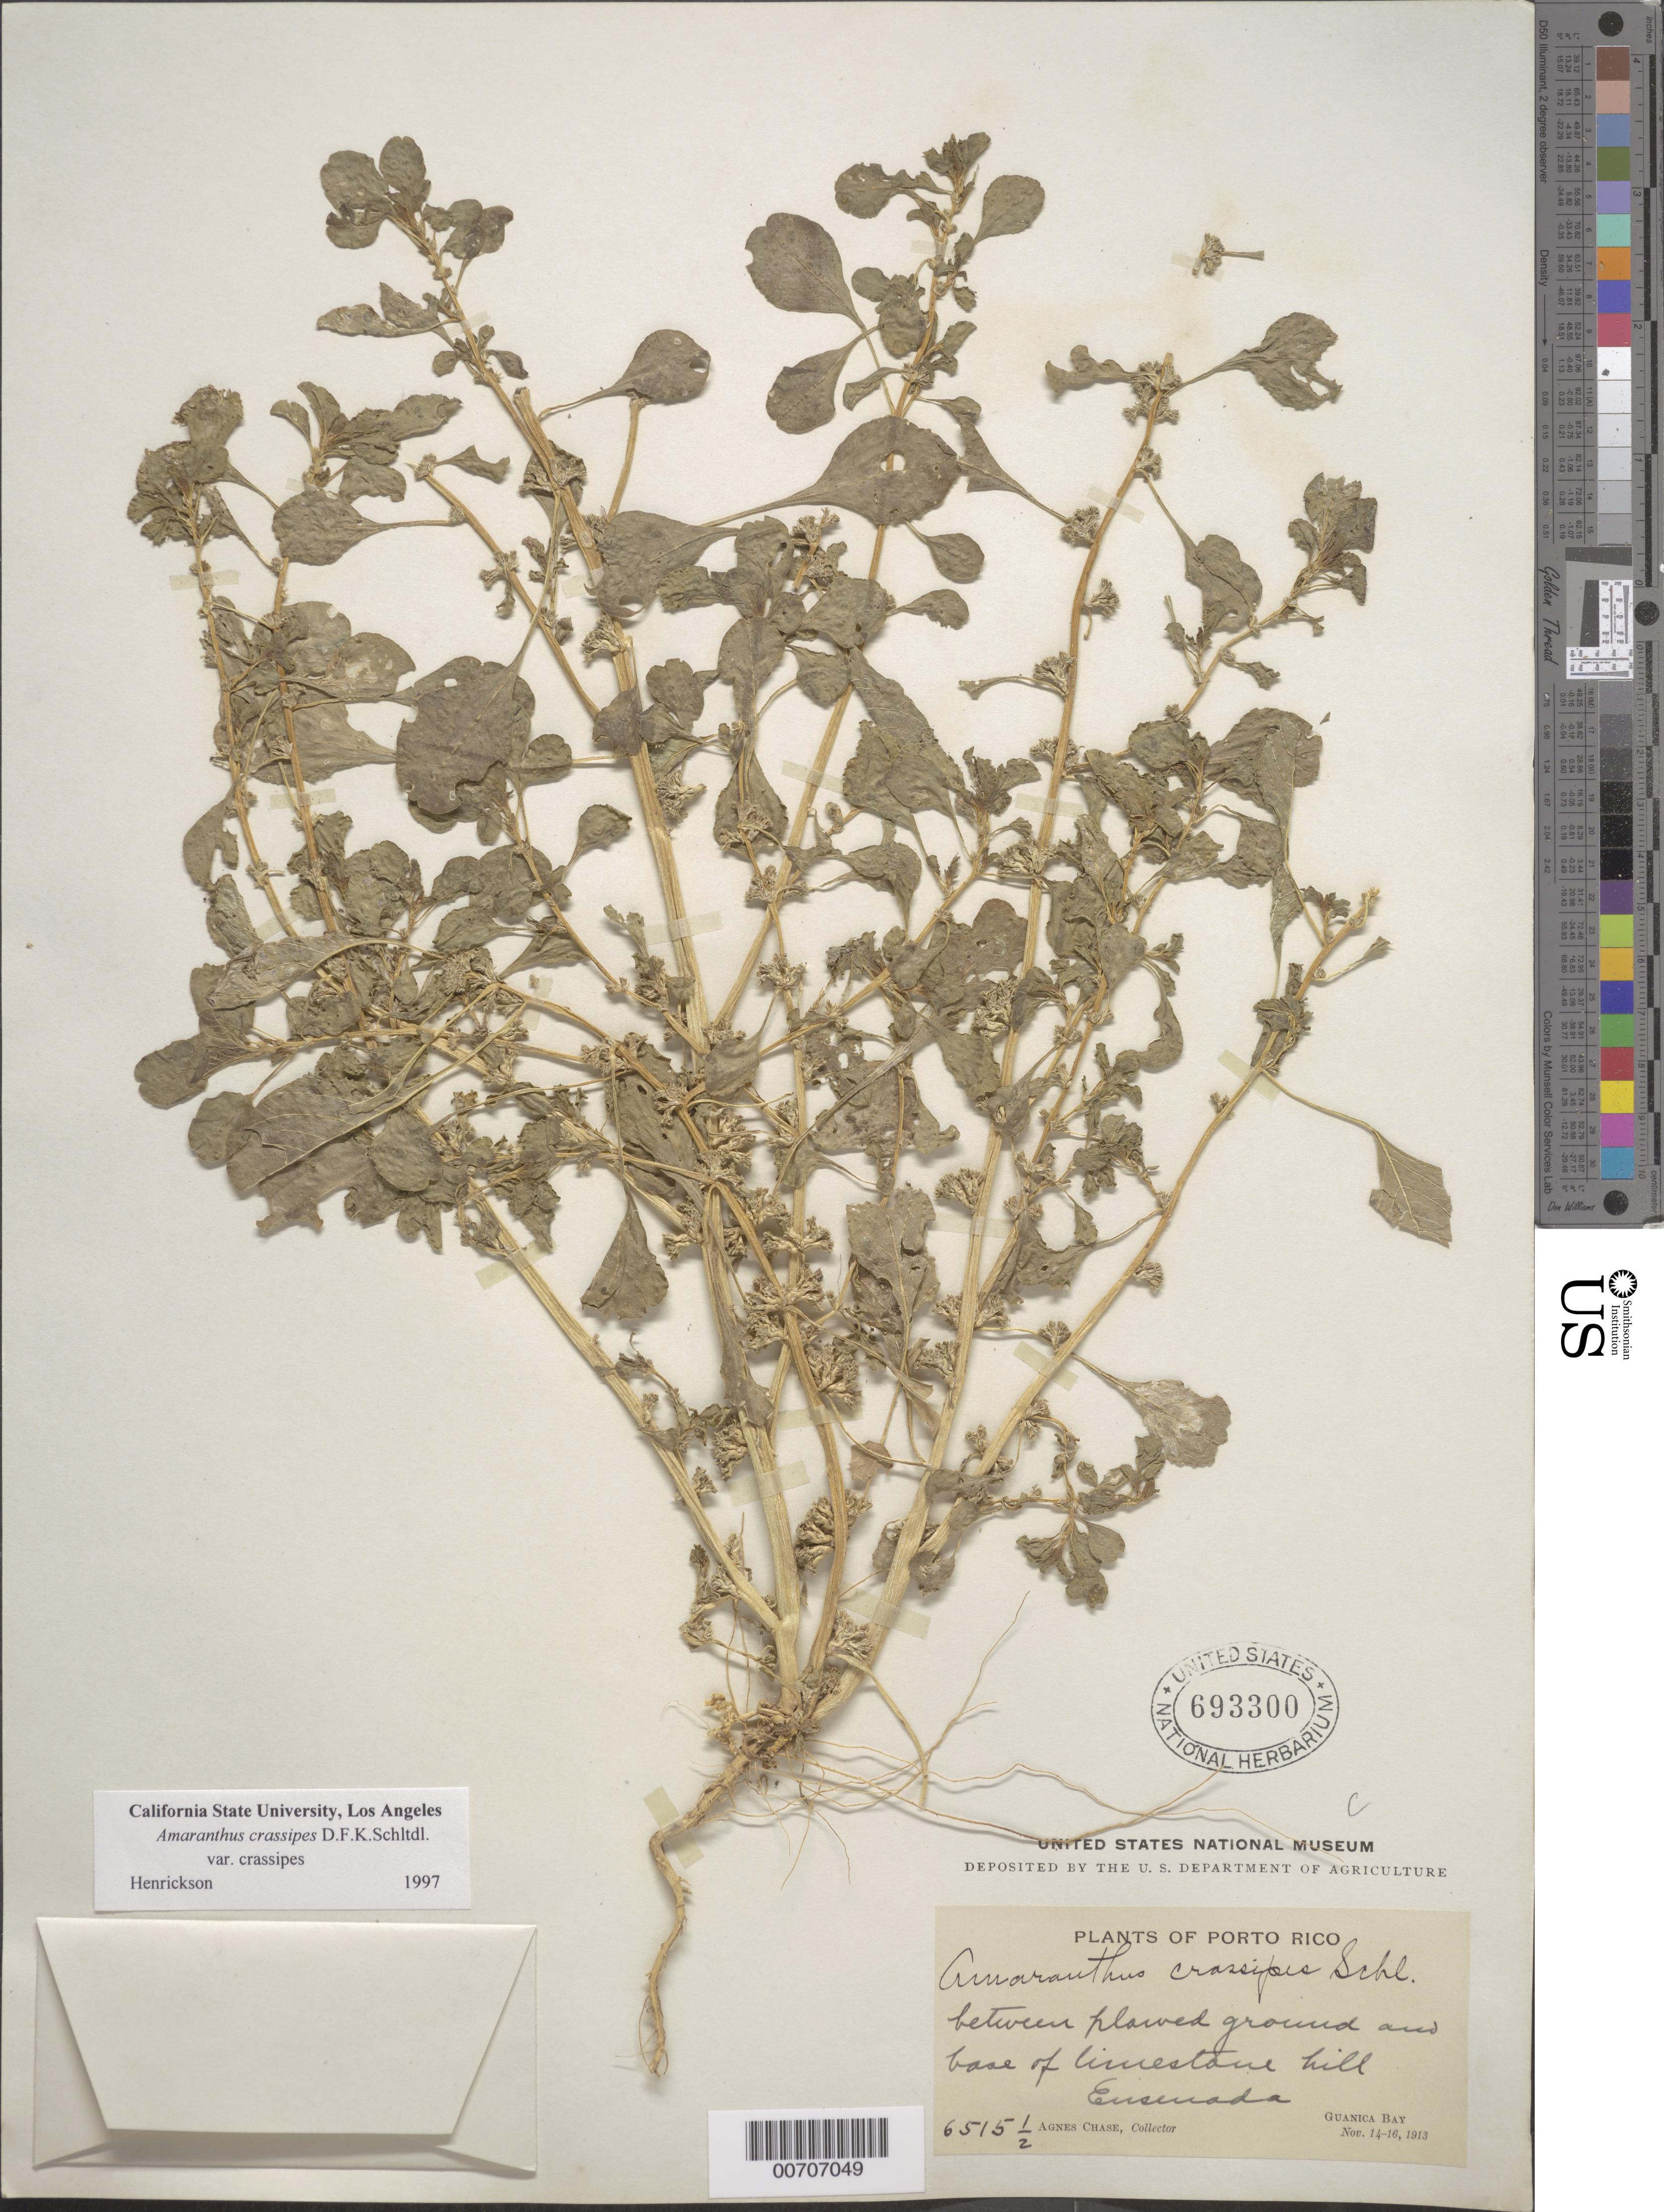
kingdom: Plantae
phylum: Tracheophyta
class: Magnoliopsida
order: Caryophyllales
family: Amaranthaceae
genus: Amaranthus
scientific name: Amaranthus crassipes var. crassipes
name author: Schltdl.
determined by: Henrickson, James S.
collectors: A. Chase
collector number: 6515 1/2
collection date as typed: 14 Nov 1913 to 16 Nov 1913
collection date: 1913-11-14/1913-11-16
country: Puerto Rico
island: Greater Antilles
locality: Guanica Bay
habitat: Between flawed ground and base of limestone hill, Eusinada.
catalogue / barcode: US 693300